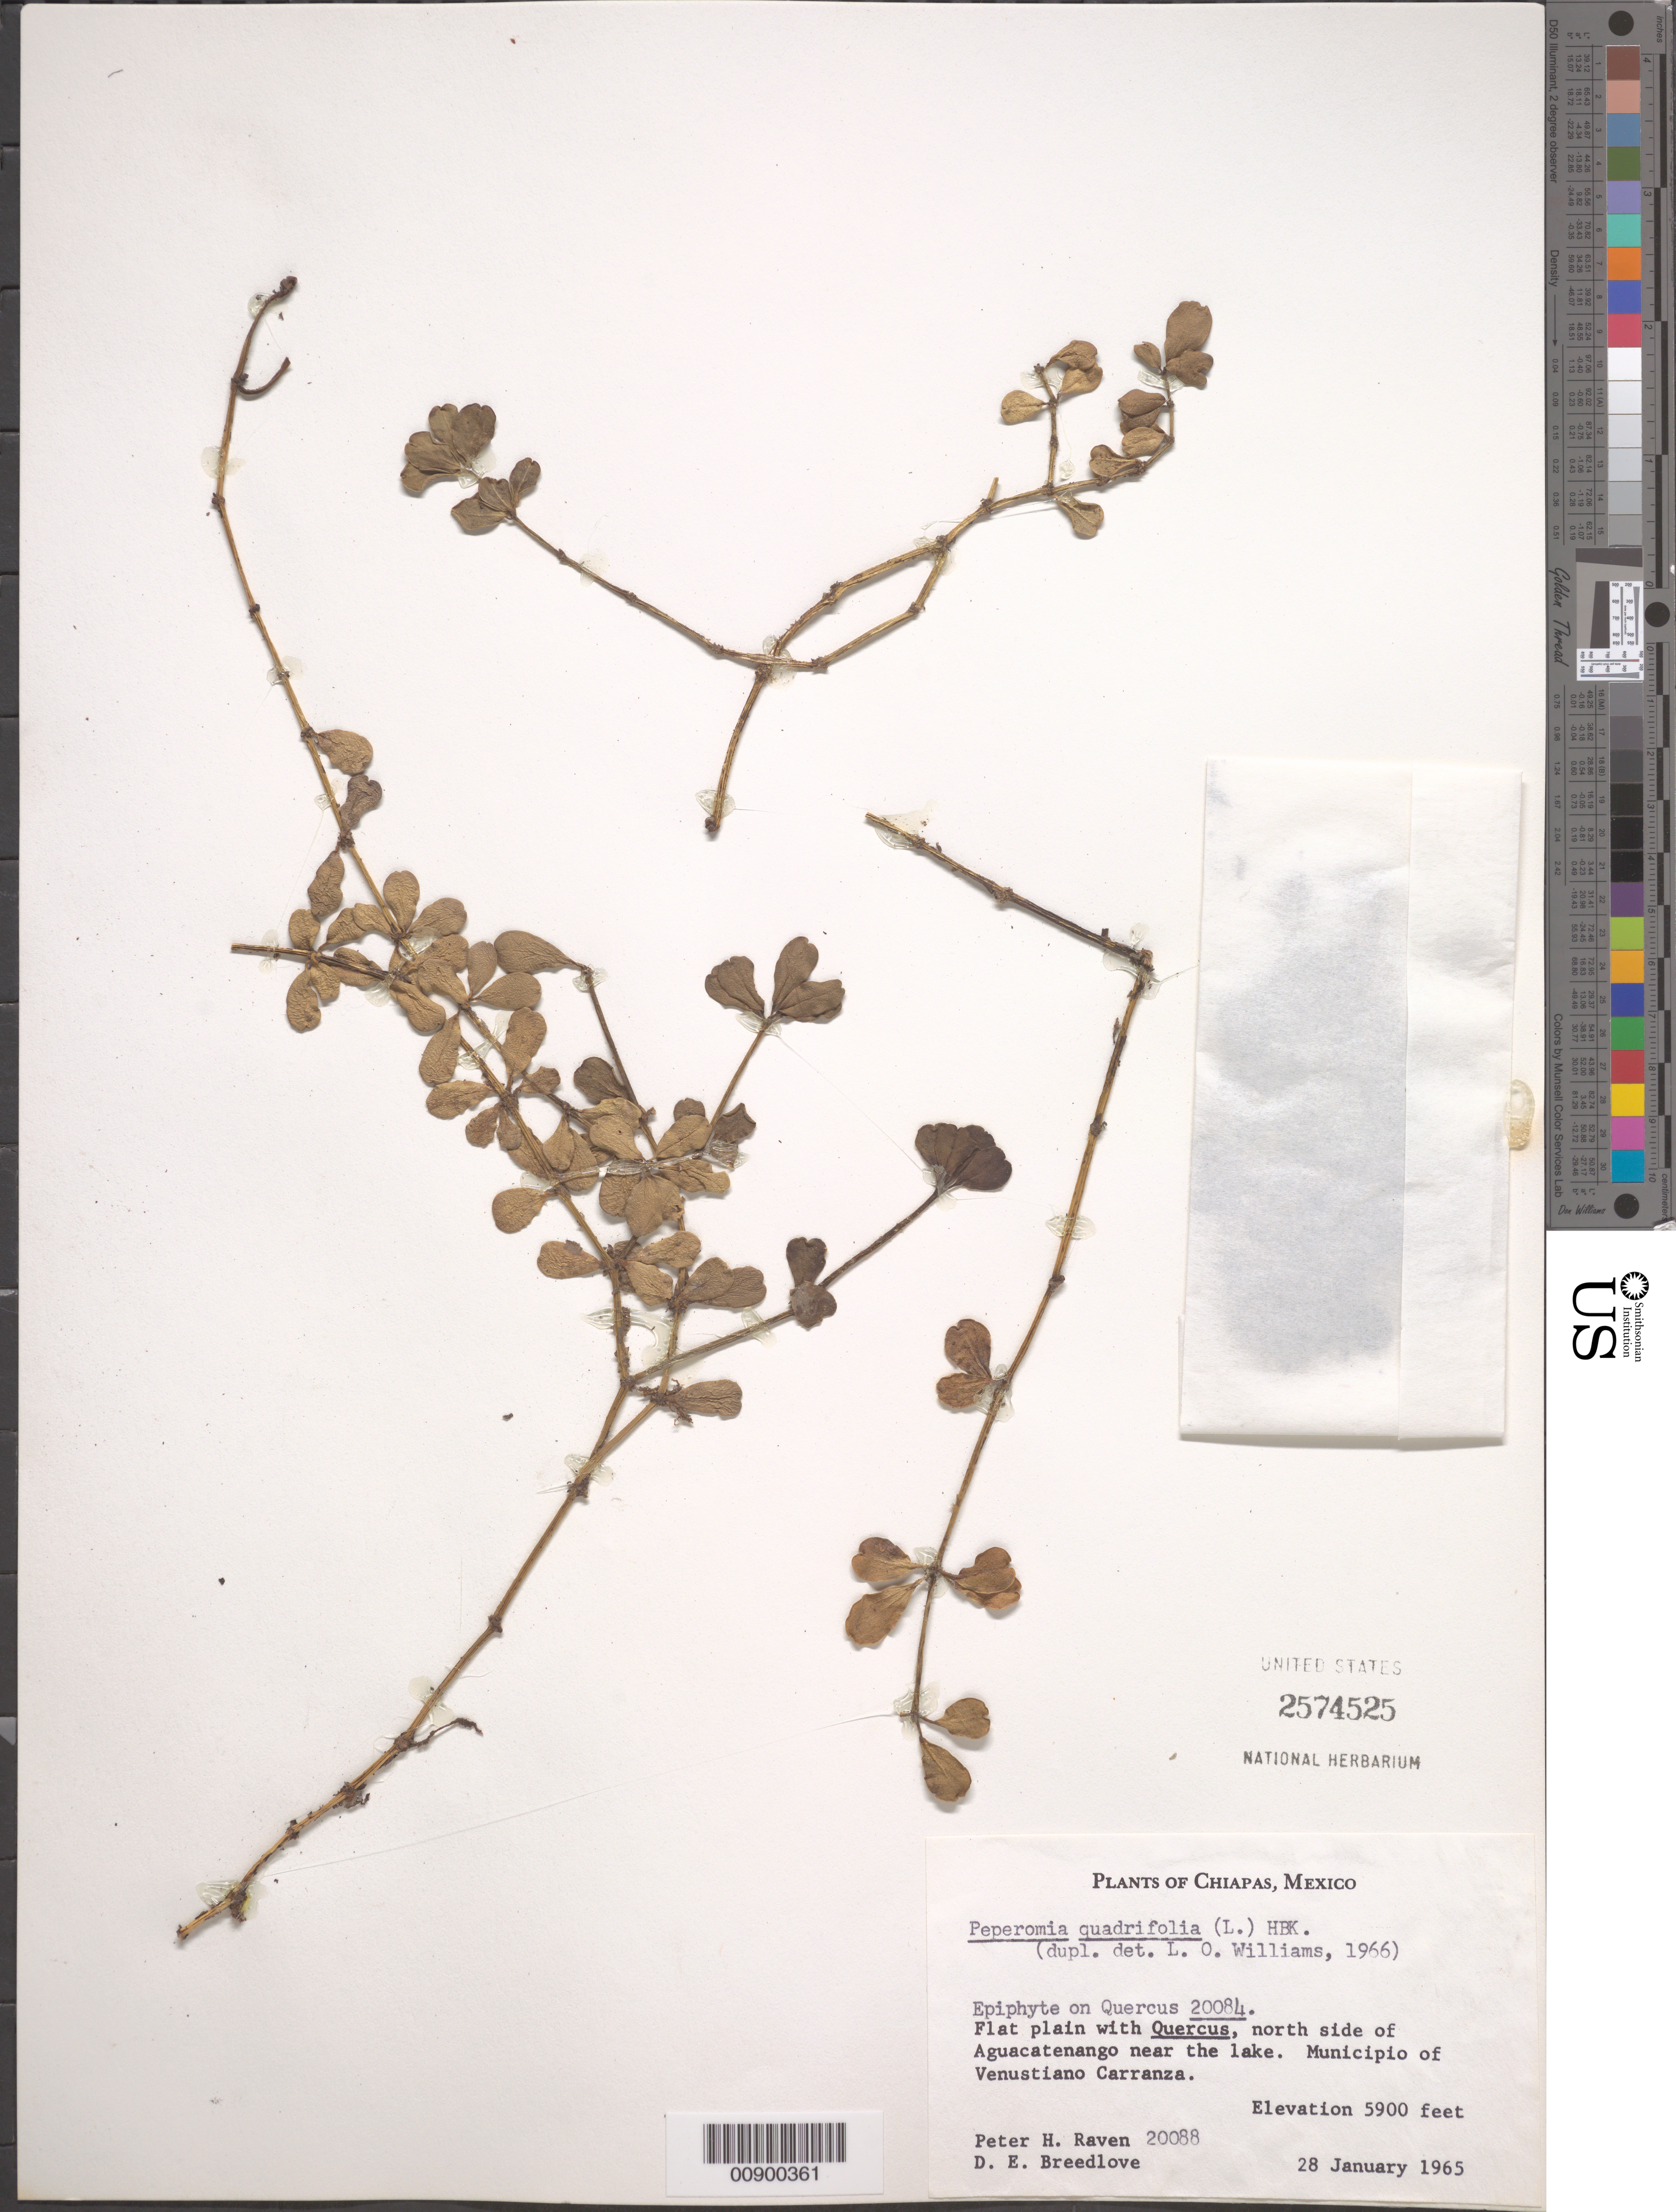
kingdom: Plantae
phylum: Tracheophyta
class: Magnoliopsida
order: Piperales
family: Piperaceae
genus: Peperomia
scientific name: Peperomia quadrifolia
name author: (L.) Kunth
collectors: P. H. Raven & D. E. Breedlove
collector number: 20088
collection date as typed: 28 Jan 1965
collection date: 1965-01-28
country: Mexico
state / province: Chiapas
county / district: Venustiano Carranza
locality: North side of Aguacatenango near the lake. Municipio of Venustiano Carranza, Chiapas.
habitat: Epiphyte on Quercus 20084. Flat plain with Quercus.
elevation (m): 1798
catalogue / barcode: US 2574525